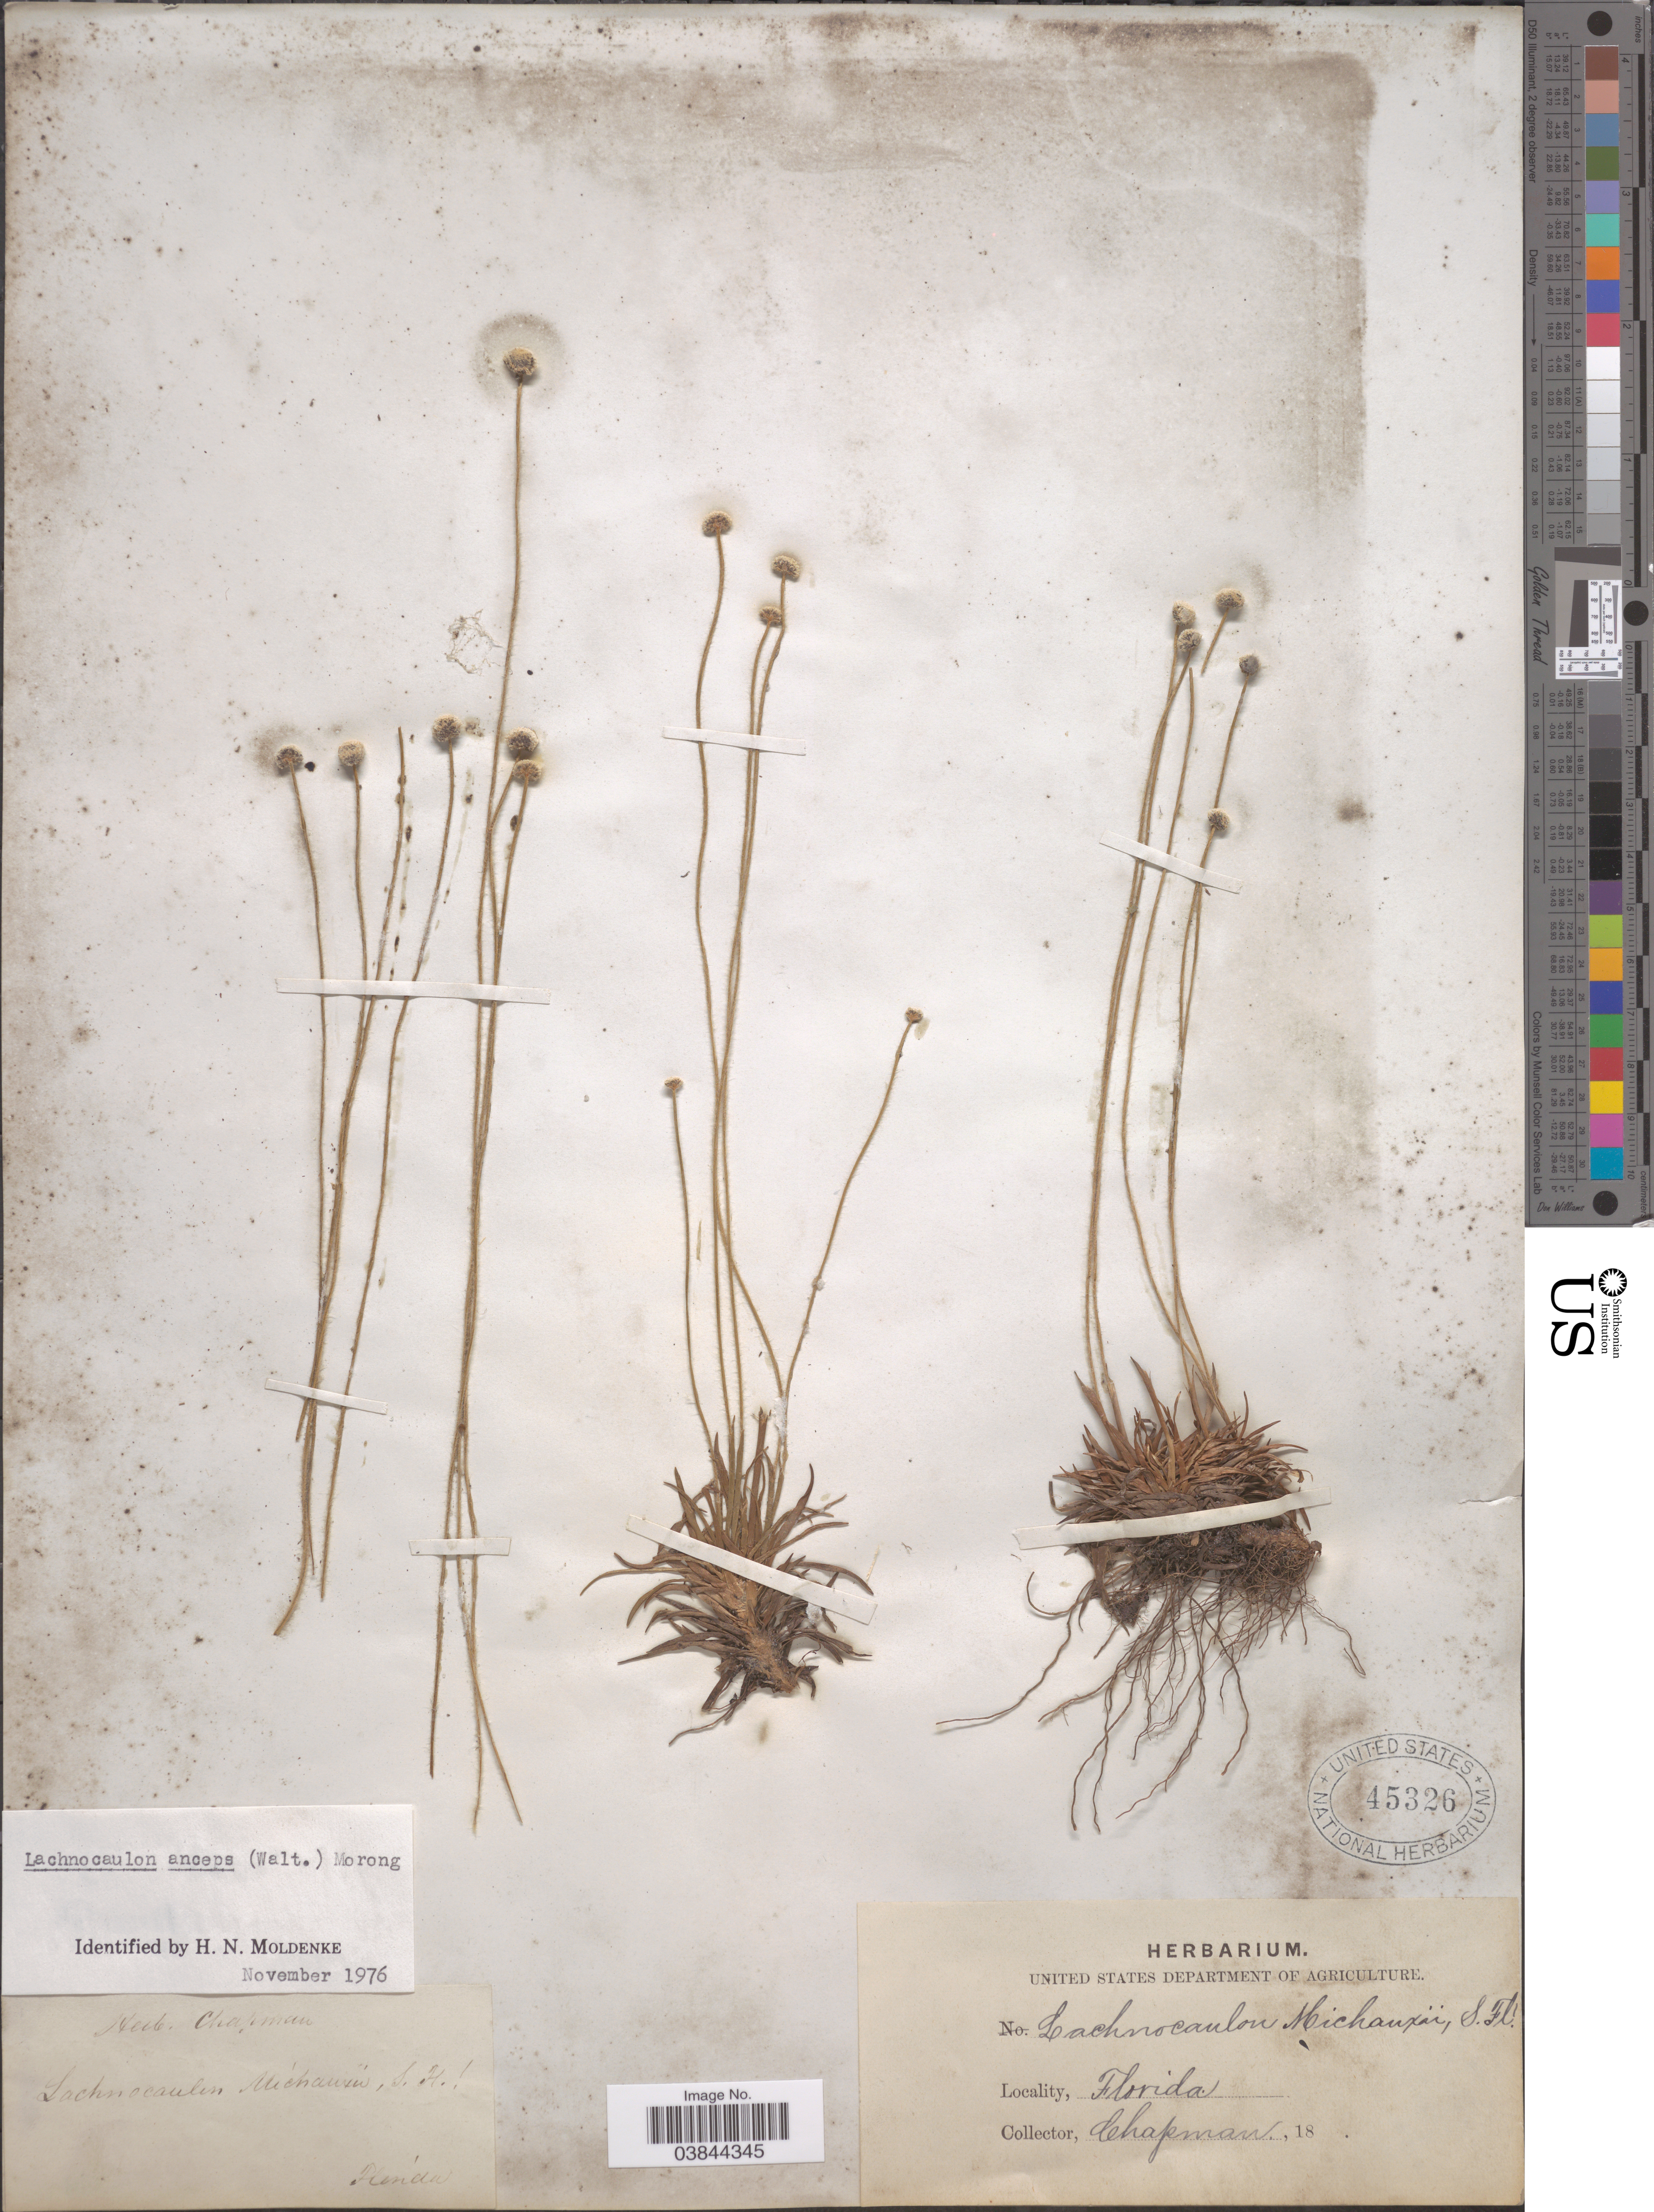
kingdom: Plantae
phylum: Tracheophyta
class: Liliopsida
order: Poales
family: Eriocaulaceae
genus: Lachnocaulon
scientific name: Lachnocaulon anceps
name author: (Walter) Morong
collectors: A. Chapman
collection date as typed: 18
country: United States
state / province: Florida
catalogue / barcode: US 45326